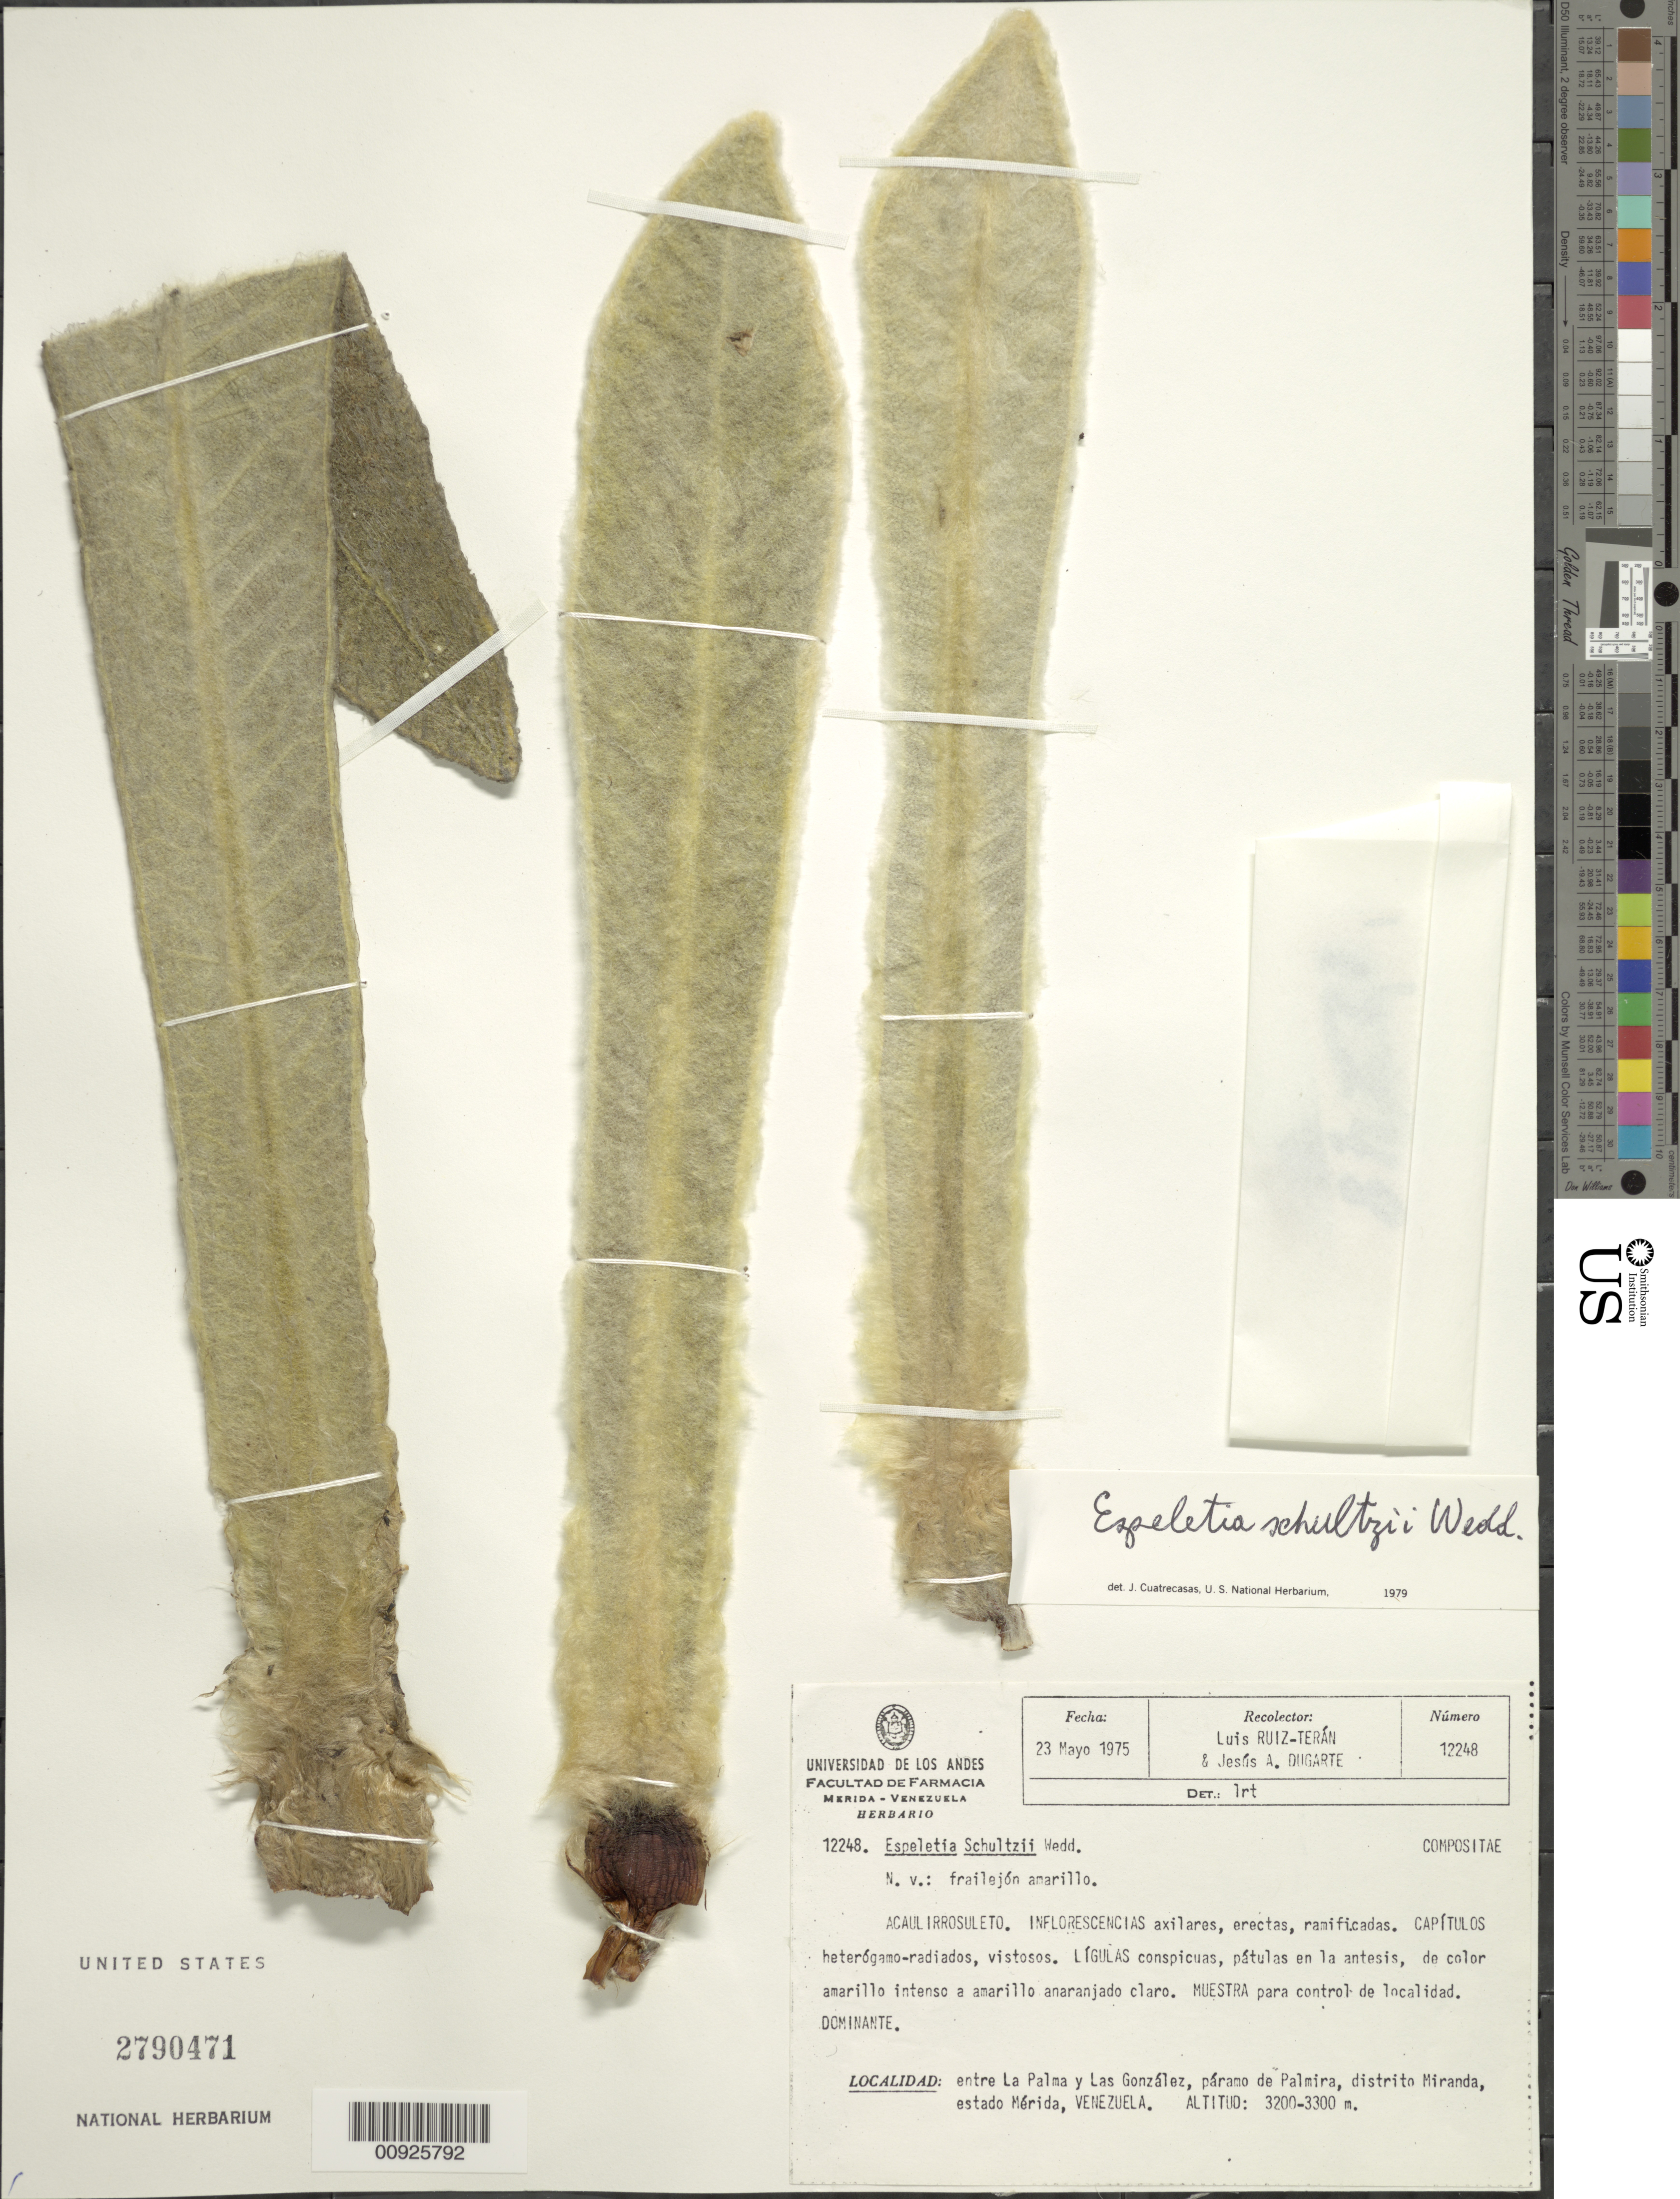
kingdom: Plantae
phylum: Tracheophyta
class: Magnoliopsida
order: Asterales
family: Asteraceae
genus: Espeletia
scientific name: Espeletia schultzii var. subparamuna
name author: Cuatrec.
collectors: L. E. Ruíz-Terán & J. Dugarte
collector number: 12248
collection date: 1975-05-23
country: Venezuela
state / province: Mérida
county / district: Miranda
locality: P. de Palmira. Entre la Palma y las Gonzáles, páramo de Palmira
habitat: Dominante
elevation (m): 3200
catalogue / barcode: US 2790471